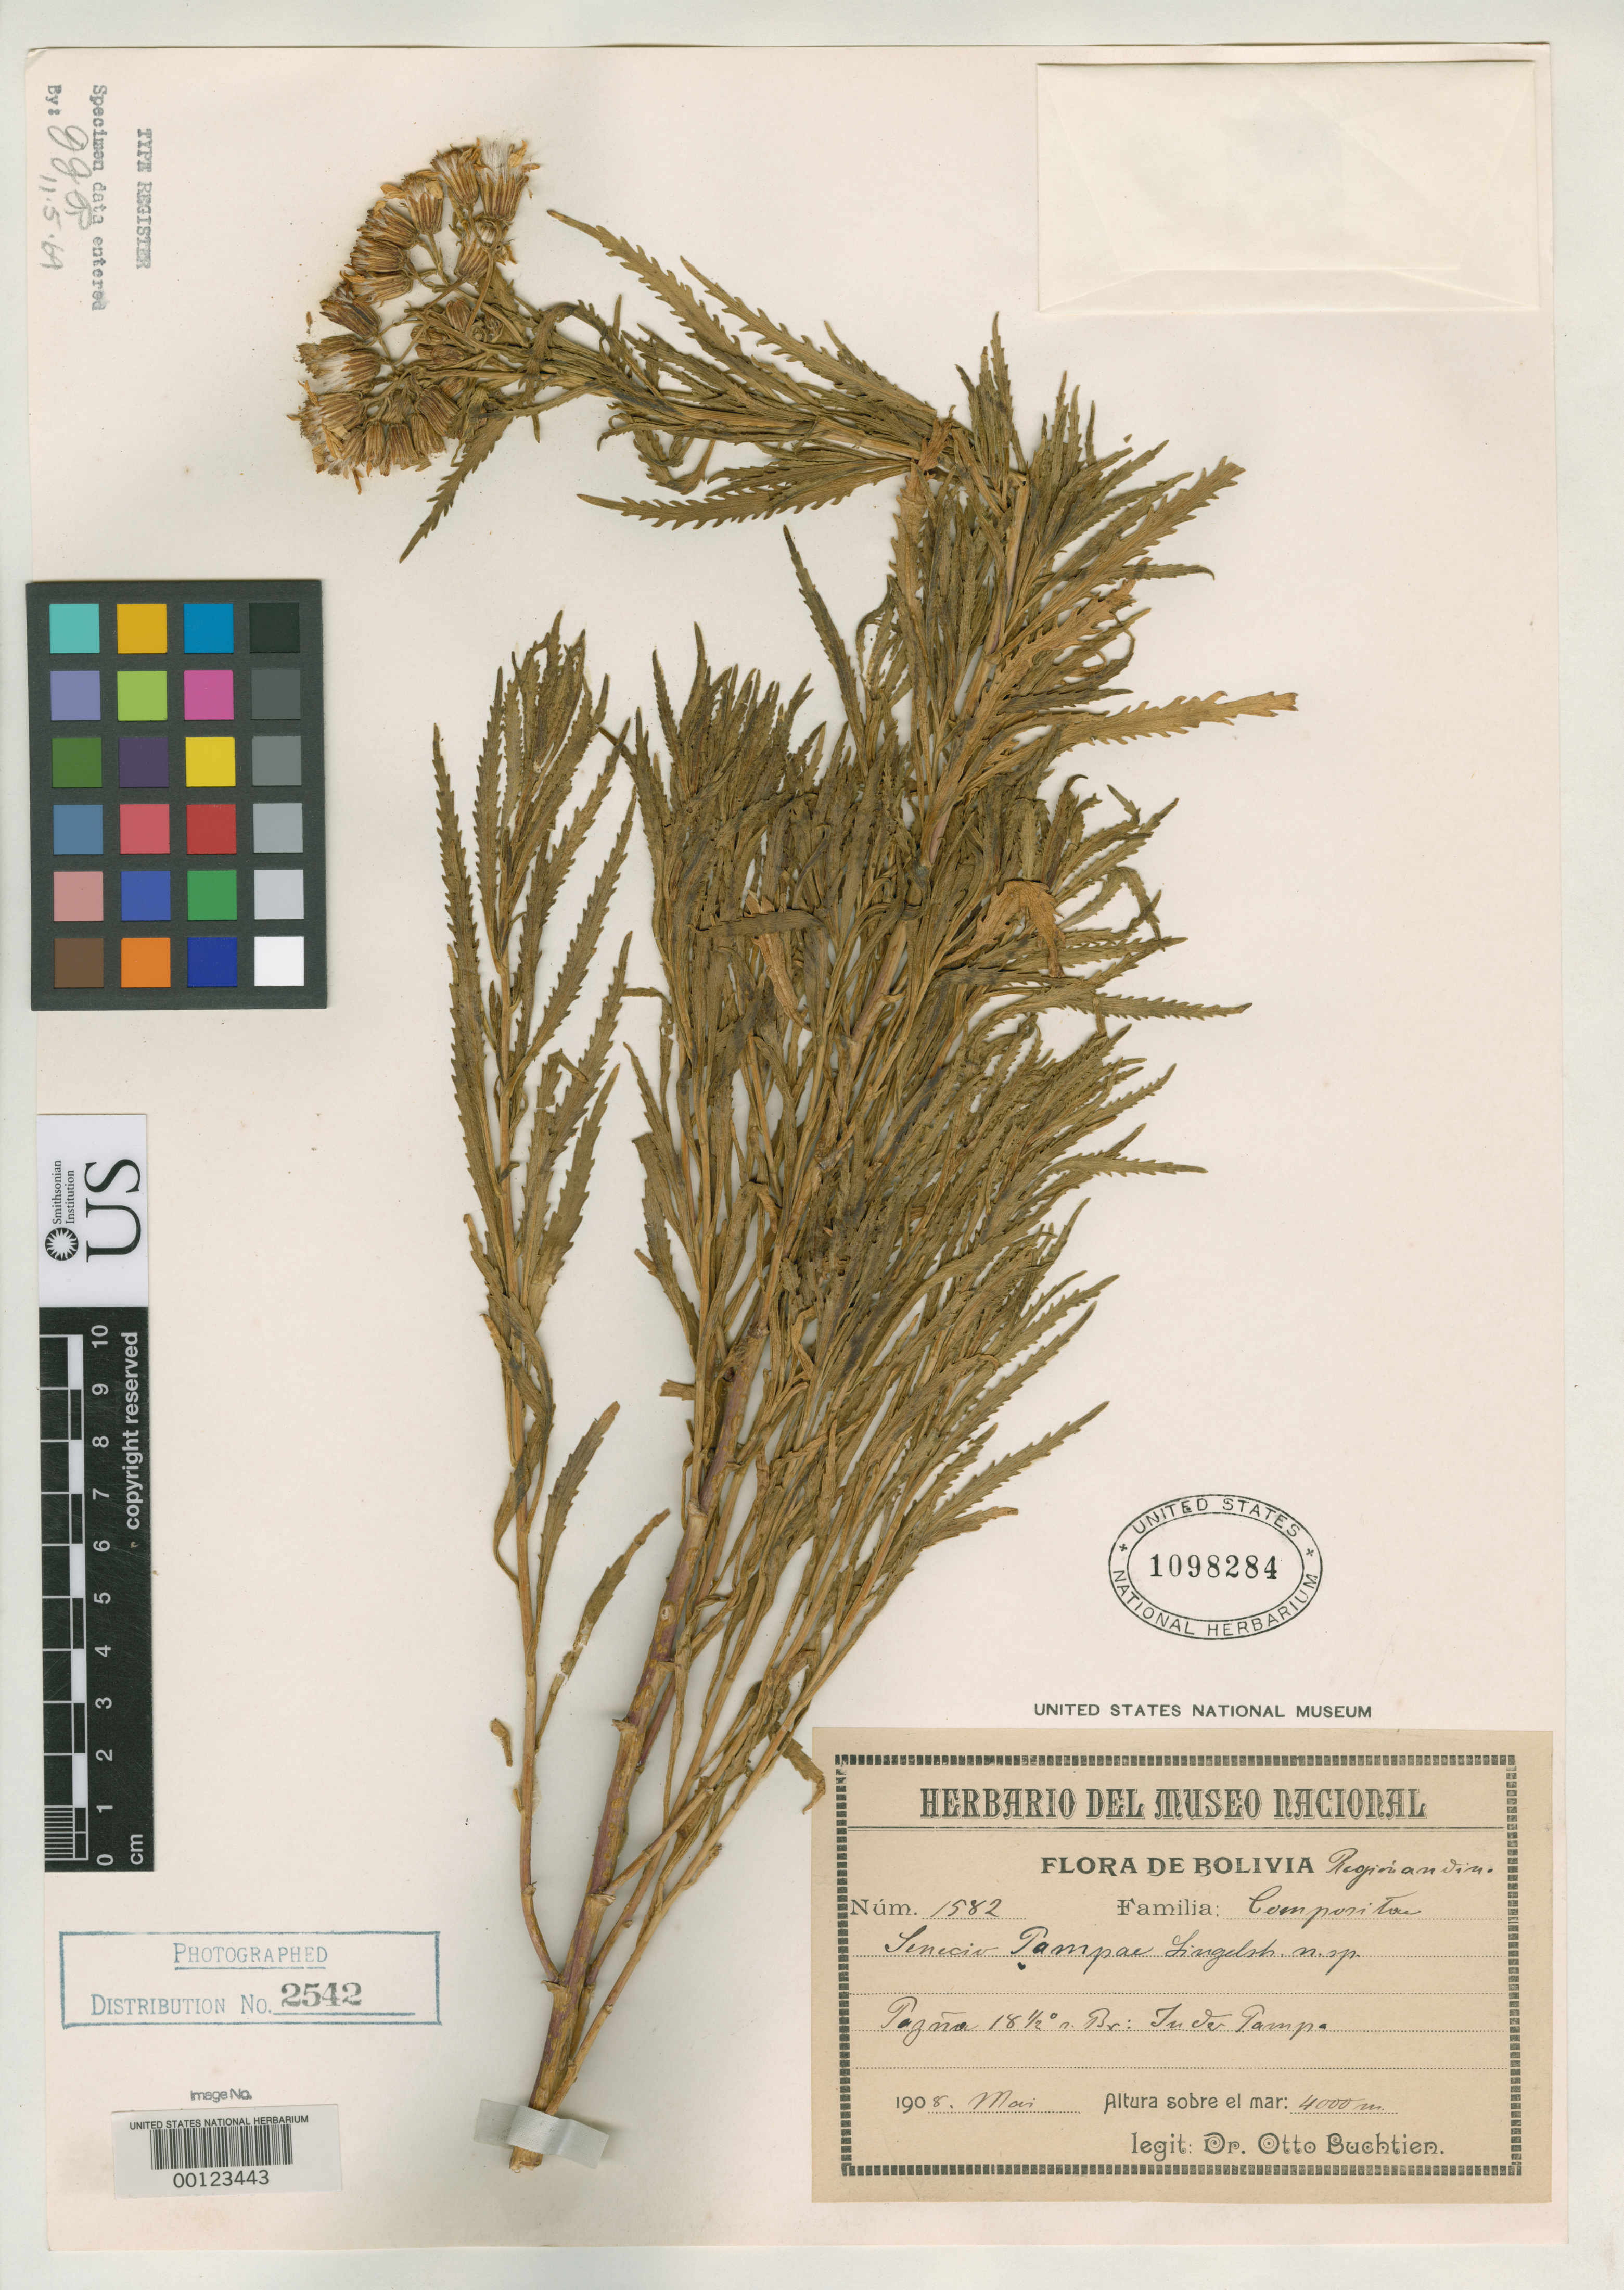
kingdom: Plantae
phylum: Tracheophyta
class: Magnoliopsida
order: Asterales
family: Asteraceae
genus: Senecio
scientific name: Senecio pampae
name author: Lingelsh.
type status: Isotype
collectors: O. Buchtien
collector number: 1582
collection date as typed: May 1908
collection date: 1908-05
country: Bolivia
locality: Pazua, Pampa.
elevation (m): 4000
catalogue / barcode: US 1098284